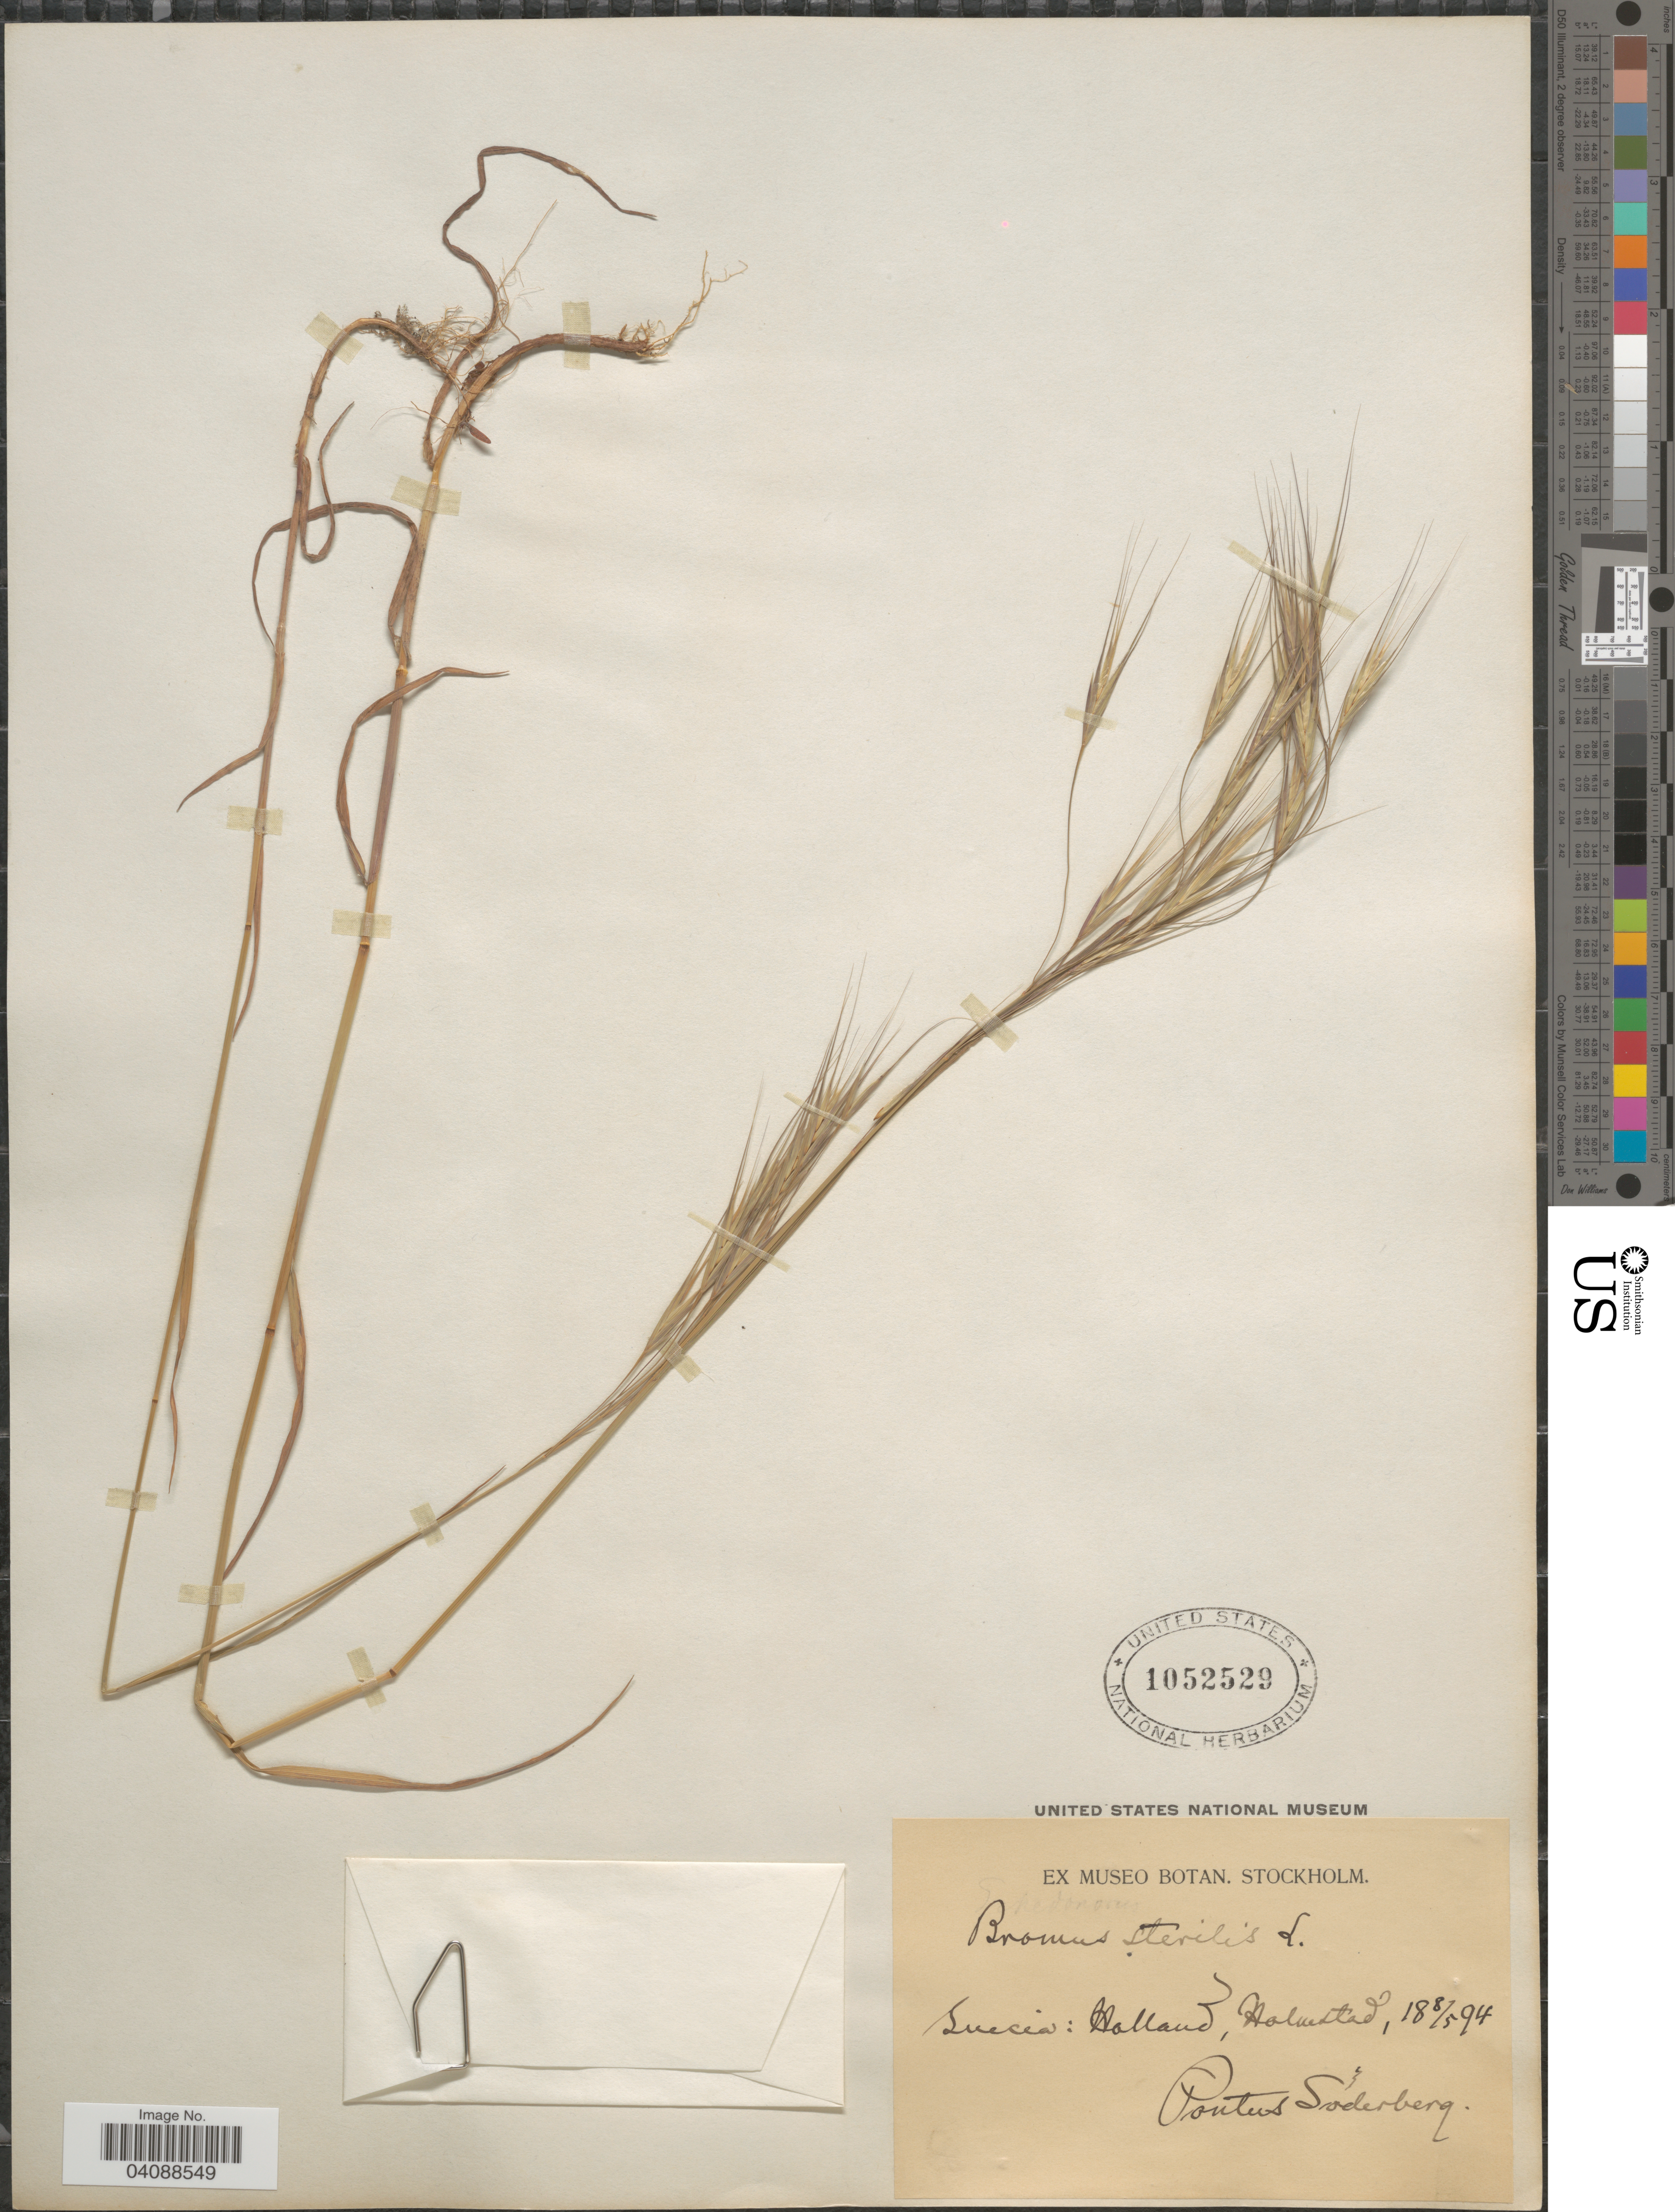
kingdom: Plantae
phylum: Tracheophyta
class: Liliopsida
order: Poales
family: Poaceae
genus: Bromus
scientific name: Bromus sterilis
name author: L.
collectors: P. Soderberg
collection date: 1894-05-08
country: Sweden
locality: Suecia: Holland, Halmstad.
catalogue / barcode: US 1052529